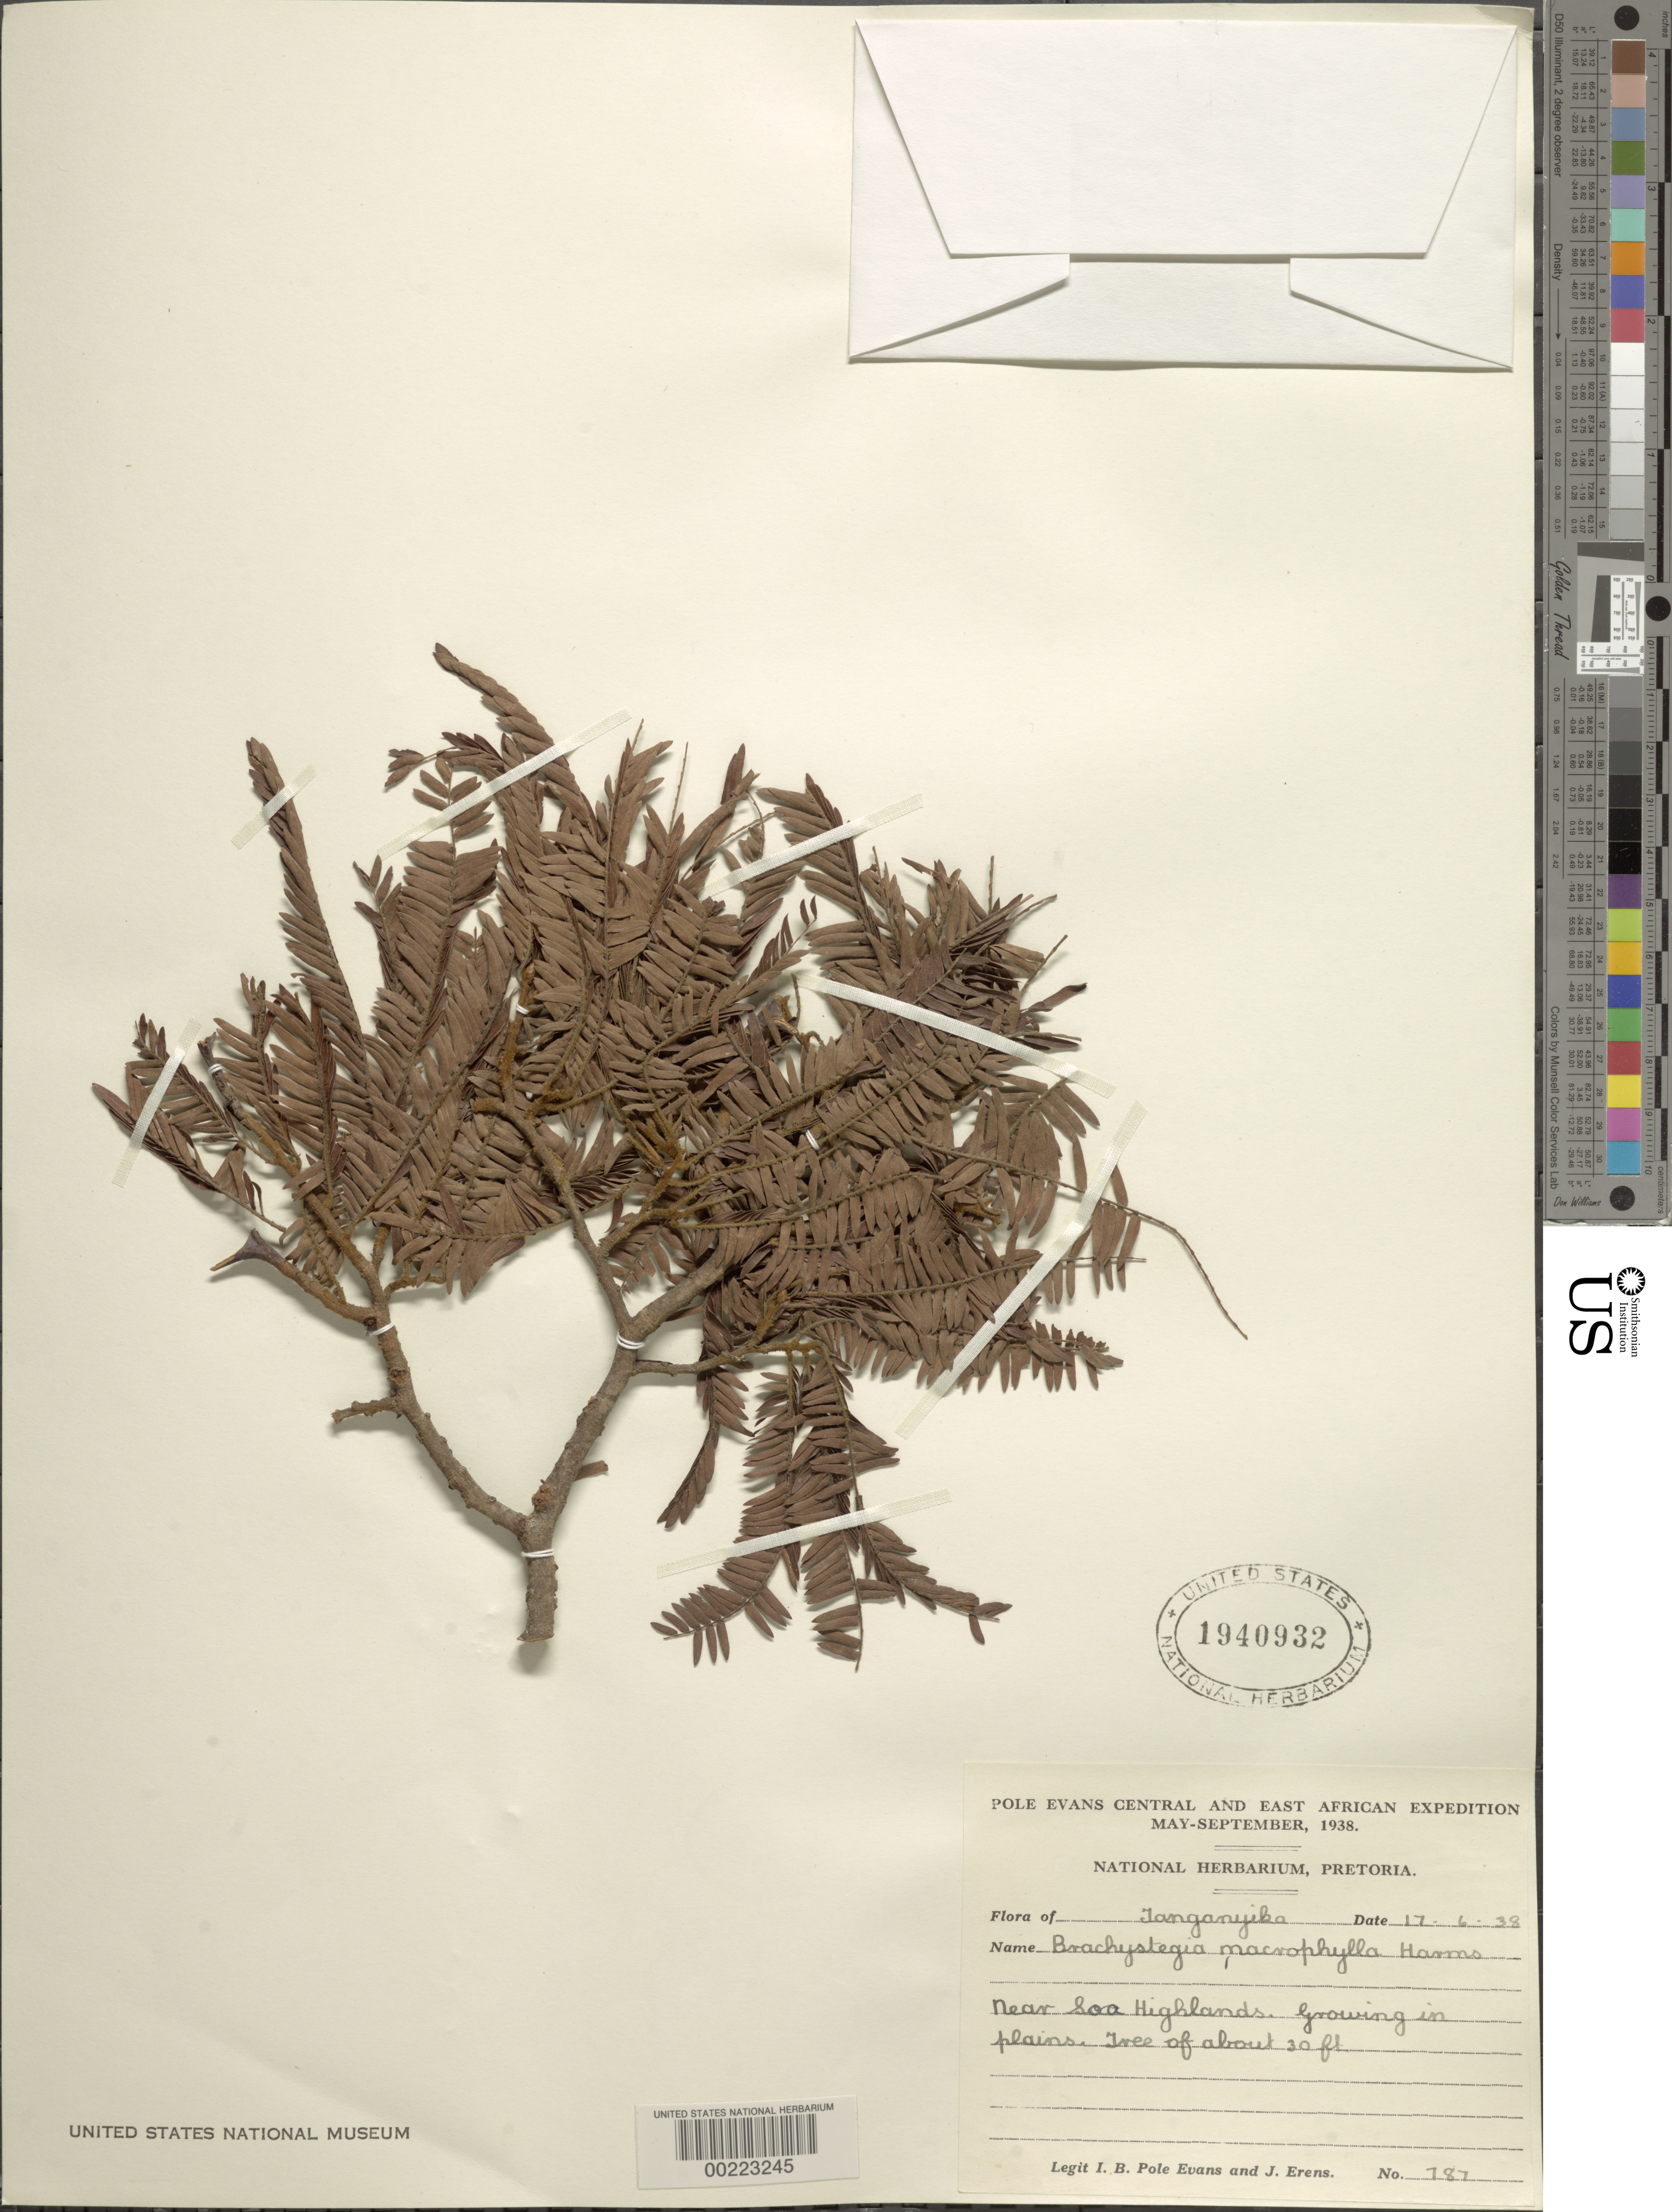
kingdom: Plantae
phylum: Tracheophyta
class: Magnoliopsida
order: Fabales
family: Fabaceae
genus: Brachystegia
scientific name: Brachystegia macrophylla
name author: Harms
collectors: I. B. Pole-Evans & J. Erens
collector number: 787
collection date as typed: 17 Jun 1938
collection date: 1938-06-17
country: Tanzania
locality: Near soa highlands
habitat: Plains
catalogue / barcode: US 1940932